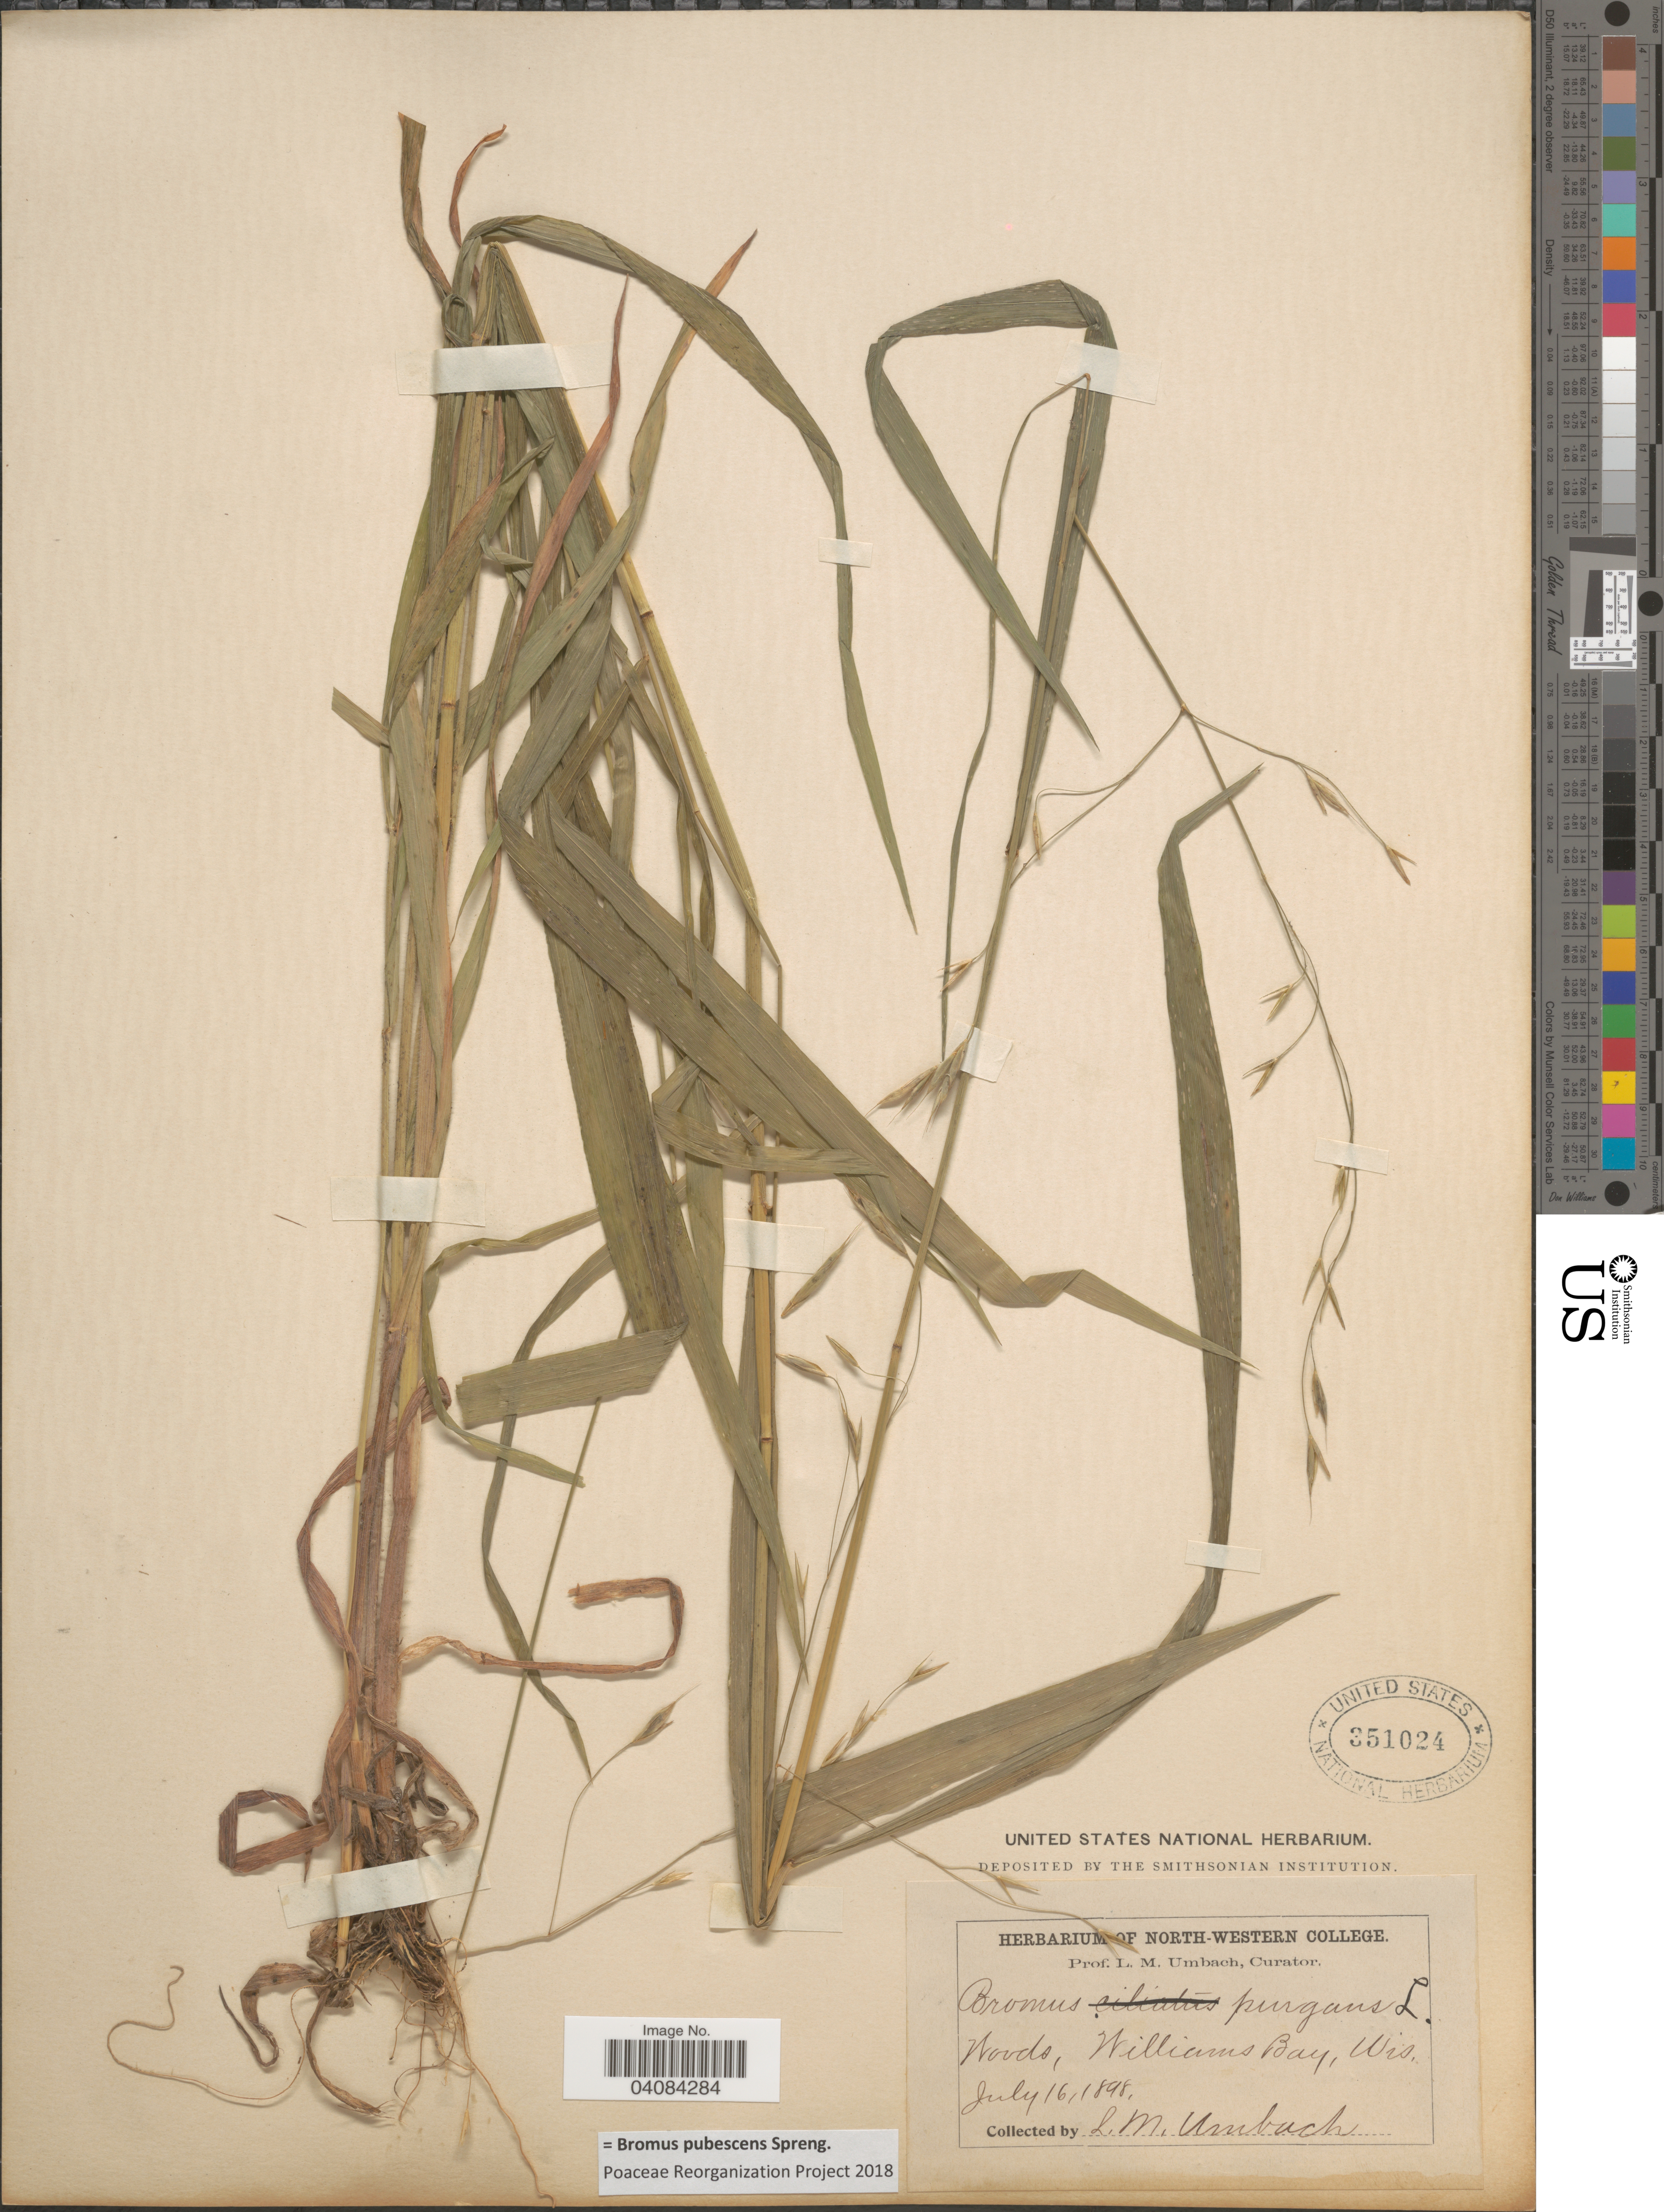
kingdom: Plantae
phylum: Tracheophyta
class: Liliopsida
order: Poales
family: Poaceae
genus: Bromus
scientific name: Bromus pubescens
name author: Muhl. ex Willd.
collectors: L. M. Umbach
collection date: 1898-07-16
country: United States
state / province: Wisconsin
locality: Woods, Williams Bay.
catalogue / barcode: US 351024